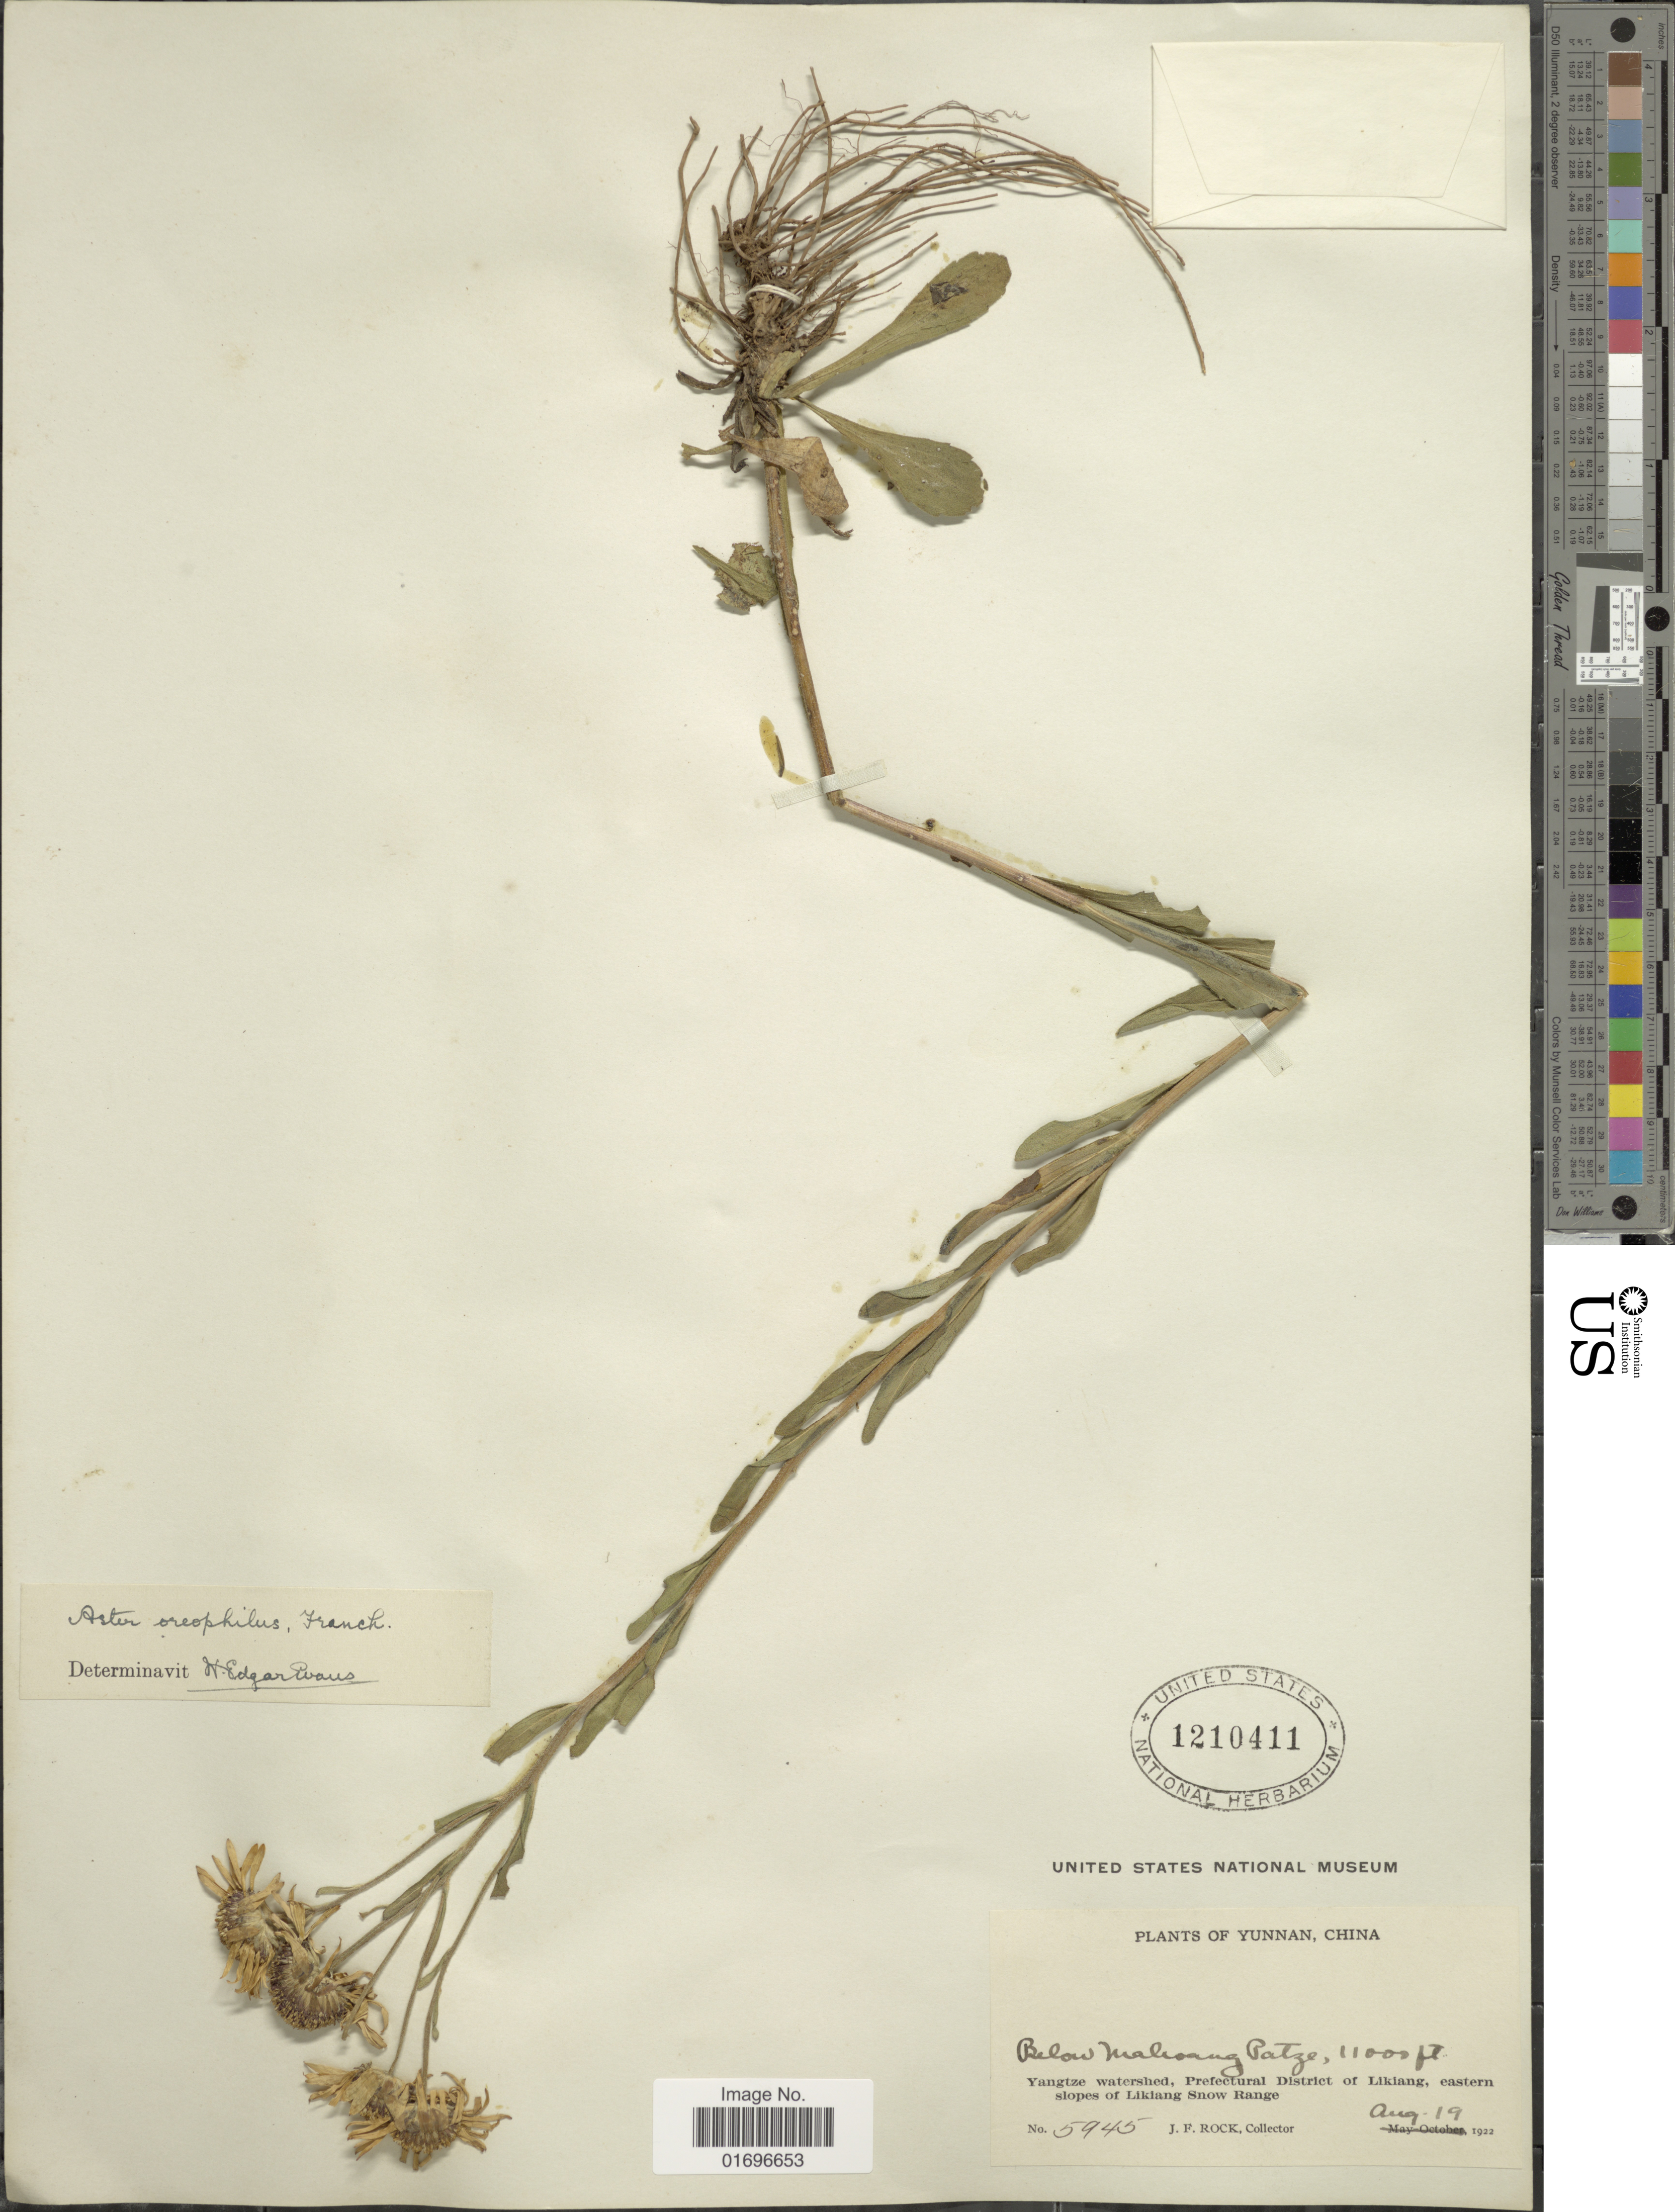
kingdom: Plantae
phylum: Tracheophyta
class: Magnoliopsida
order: Asterales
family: Asteraceae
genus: Aster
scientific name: Aster oreophilus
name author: Franch.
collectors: J. Rock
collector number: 5945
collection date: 1922-08-19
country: China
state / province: Yunnan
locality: Yunnan, China. Below Mahoang Patze. Yangtze watershed, Prefectural District of Likiang, eastern slopes of Likiang Snow Range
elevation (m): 3353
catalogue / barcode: US 1210411